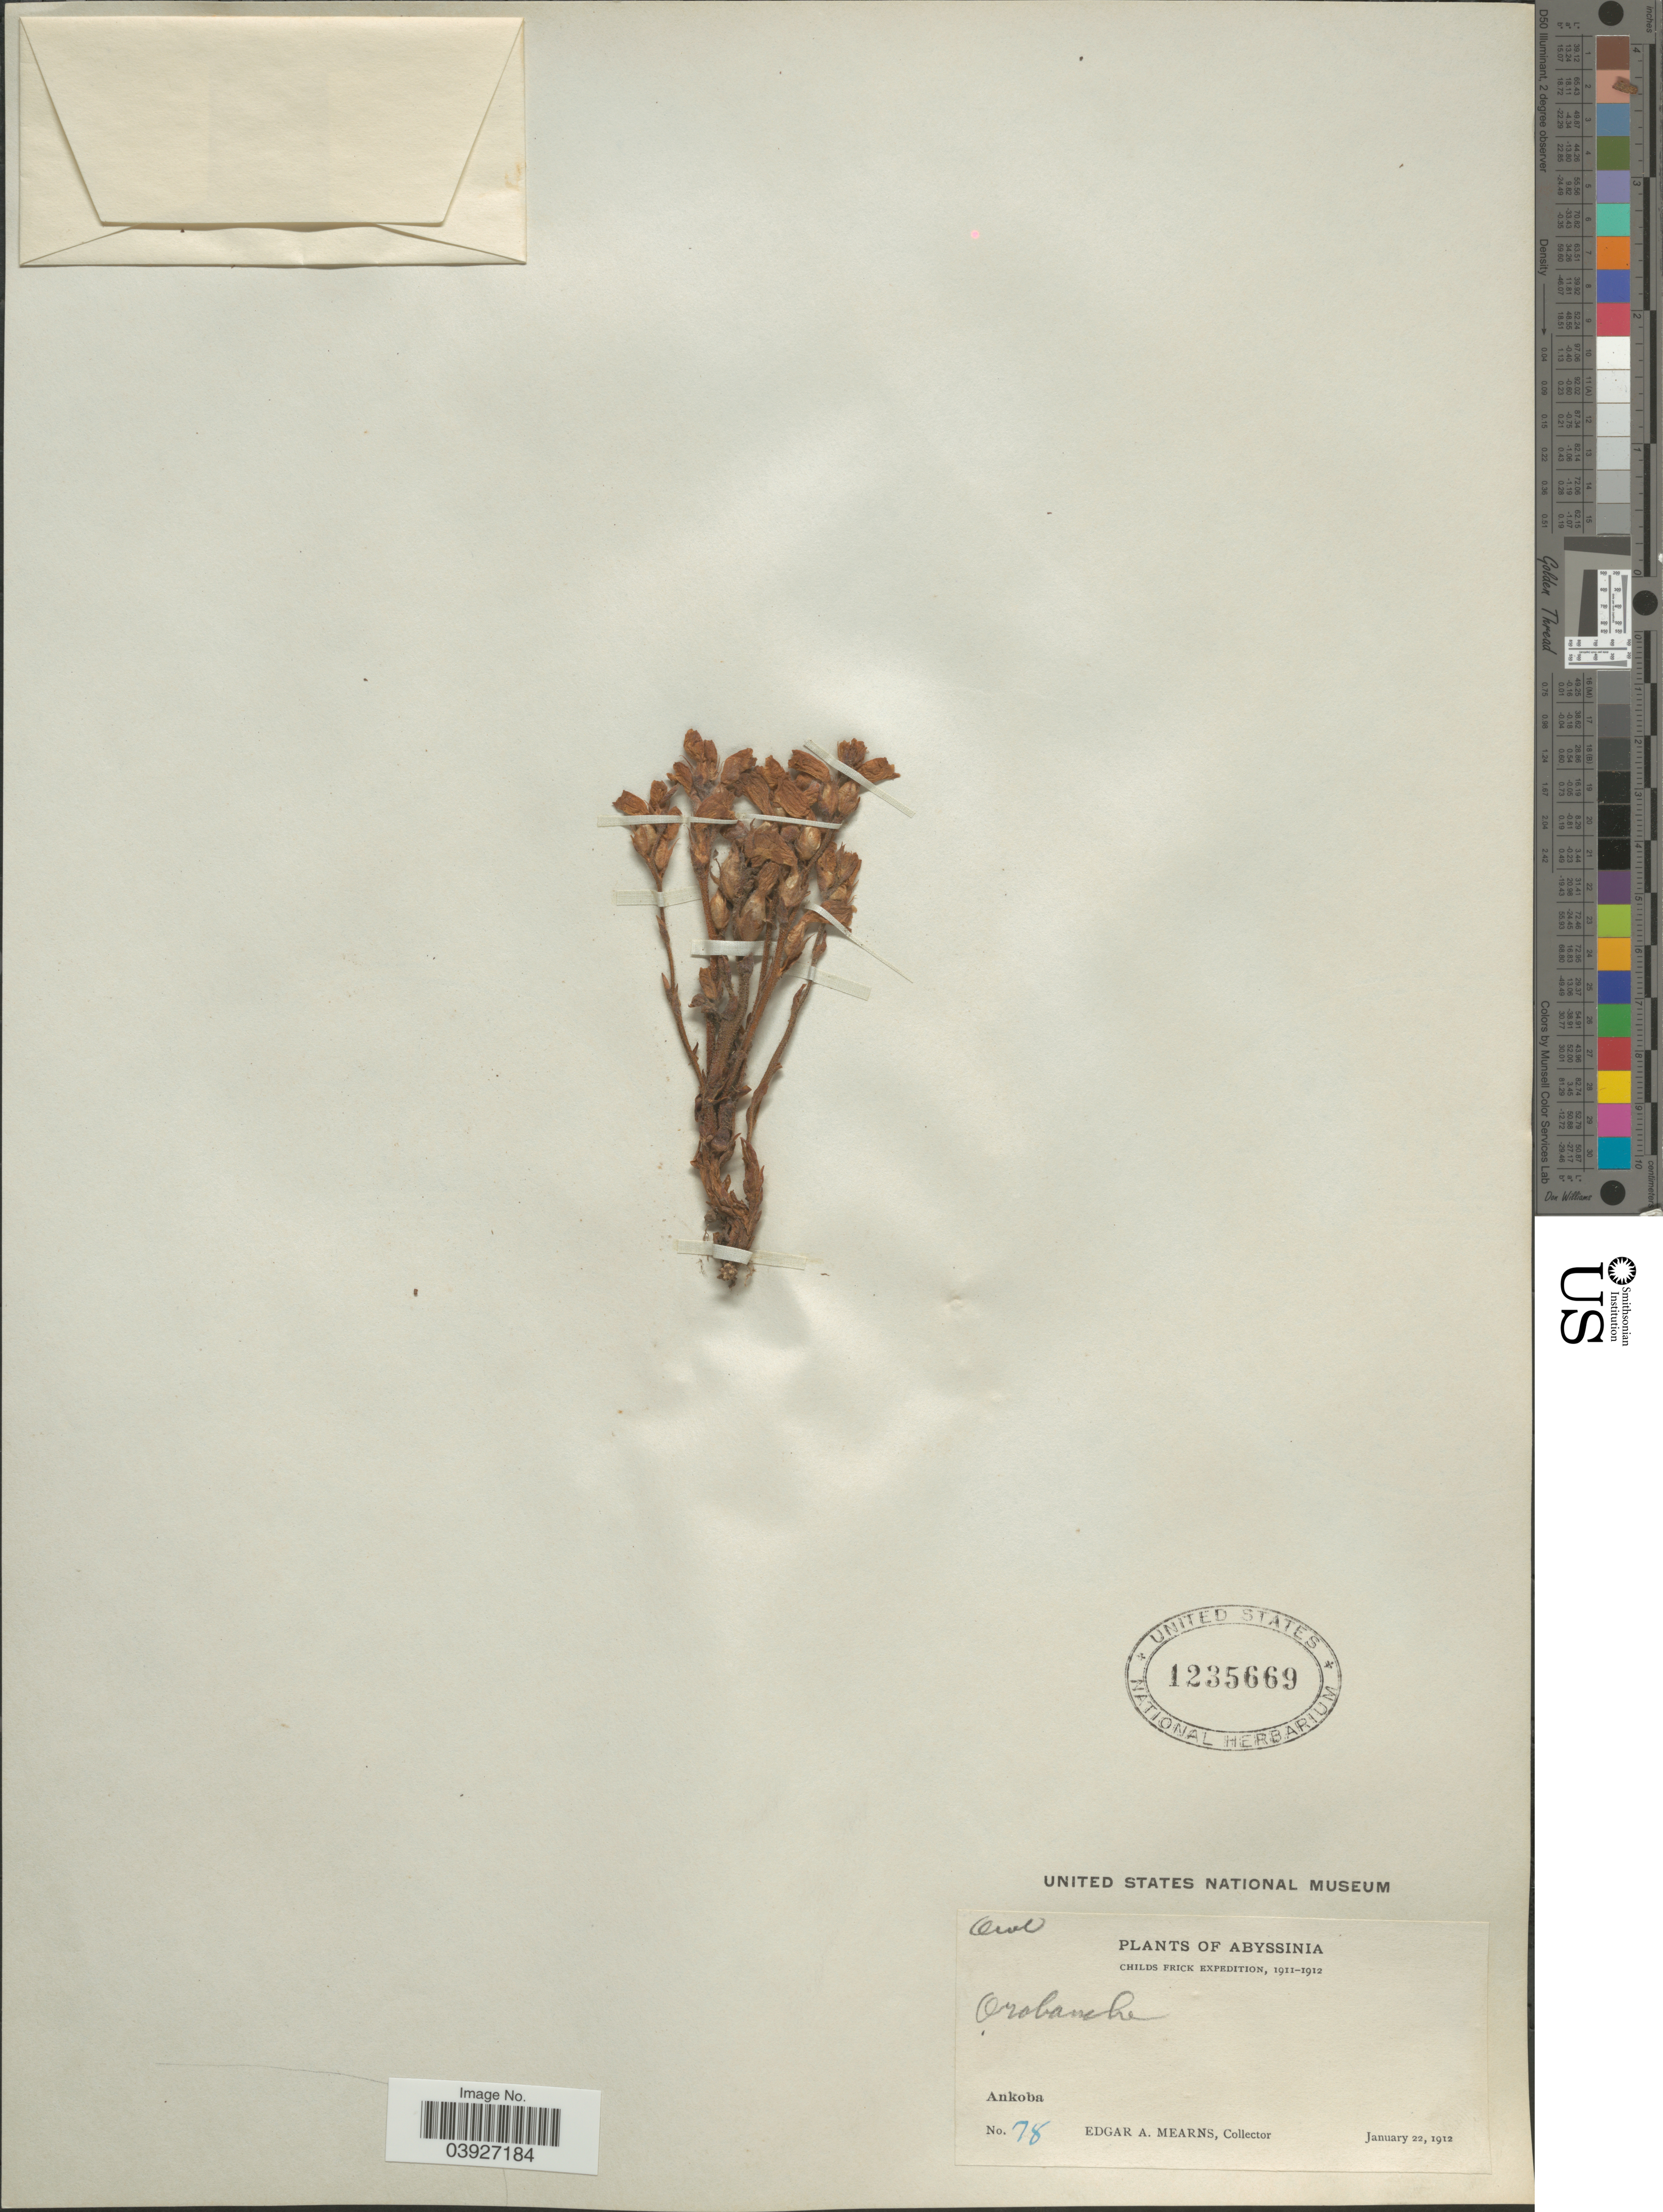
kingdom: Plantae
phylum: Tracheophyta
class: Magnoliopsida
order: Lamiales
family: Orobanchaceae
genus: Orobanche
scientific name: Orobanche sp.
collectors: E. A. Mearns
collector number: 78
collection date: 1912-01-22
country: Ethiopia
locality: Abyssinia. Ankoba.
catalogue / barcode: US 1235669